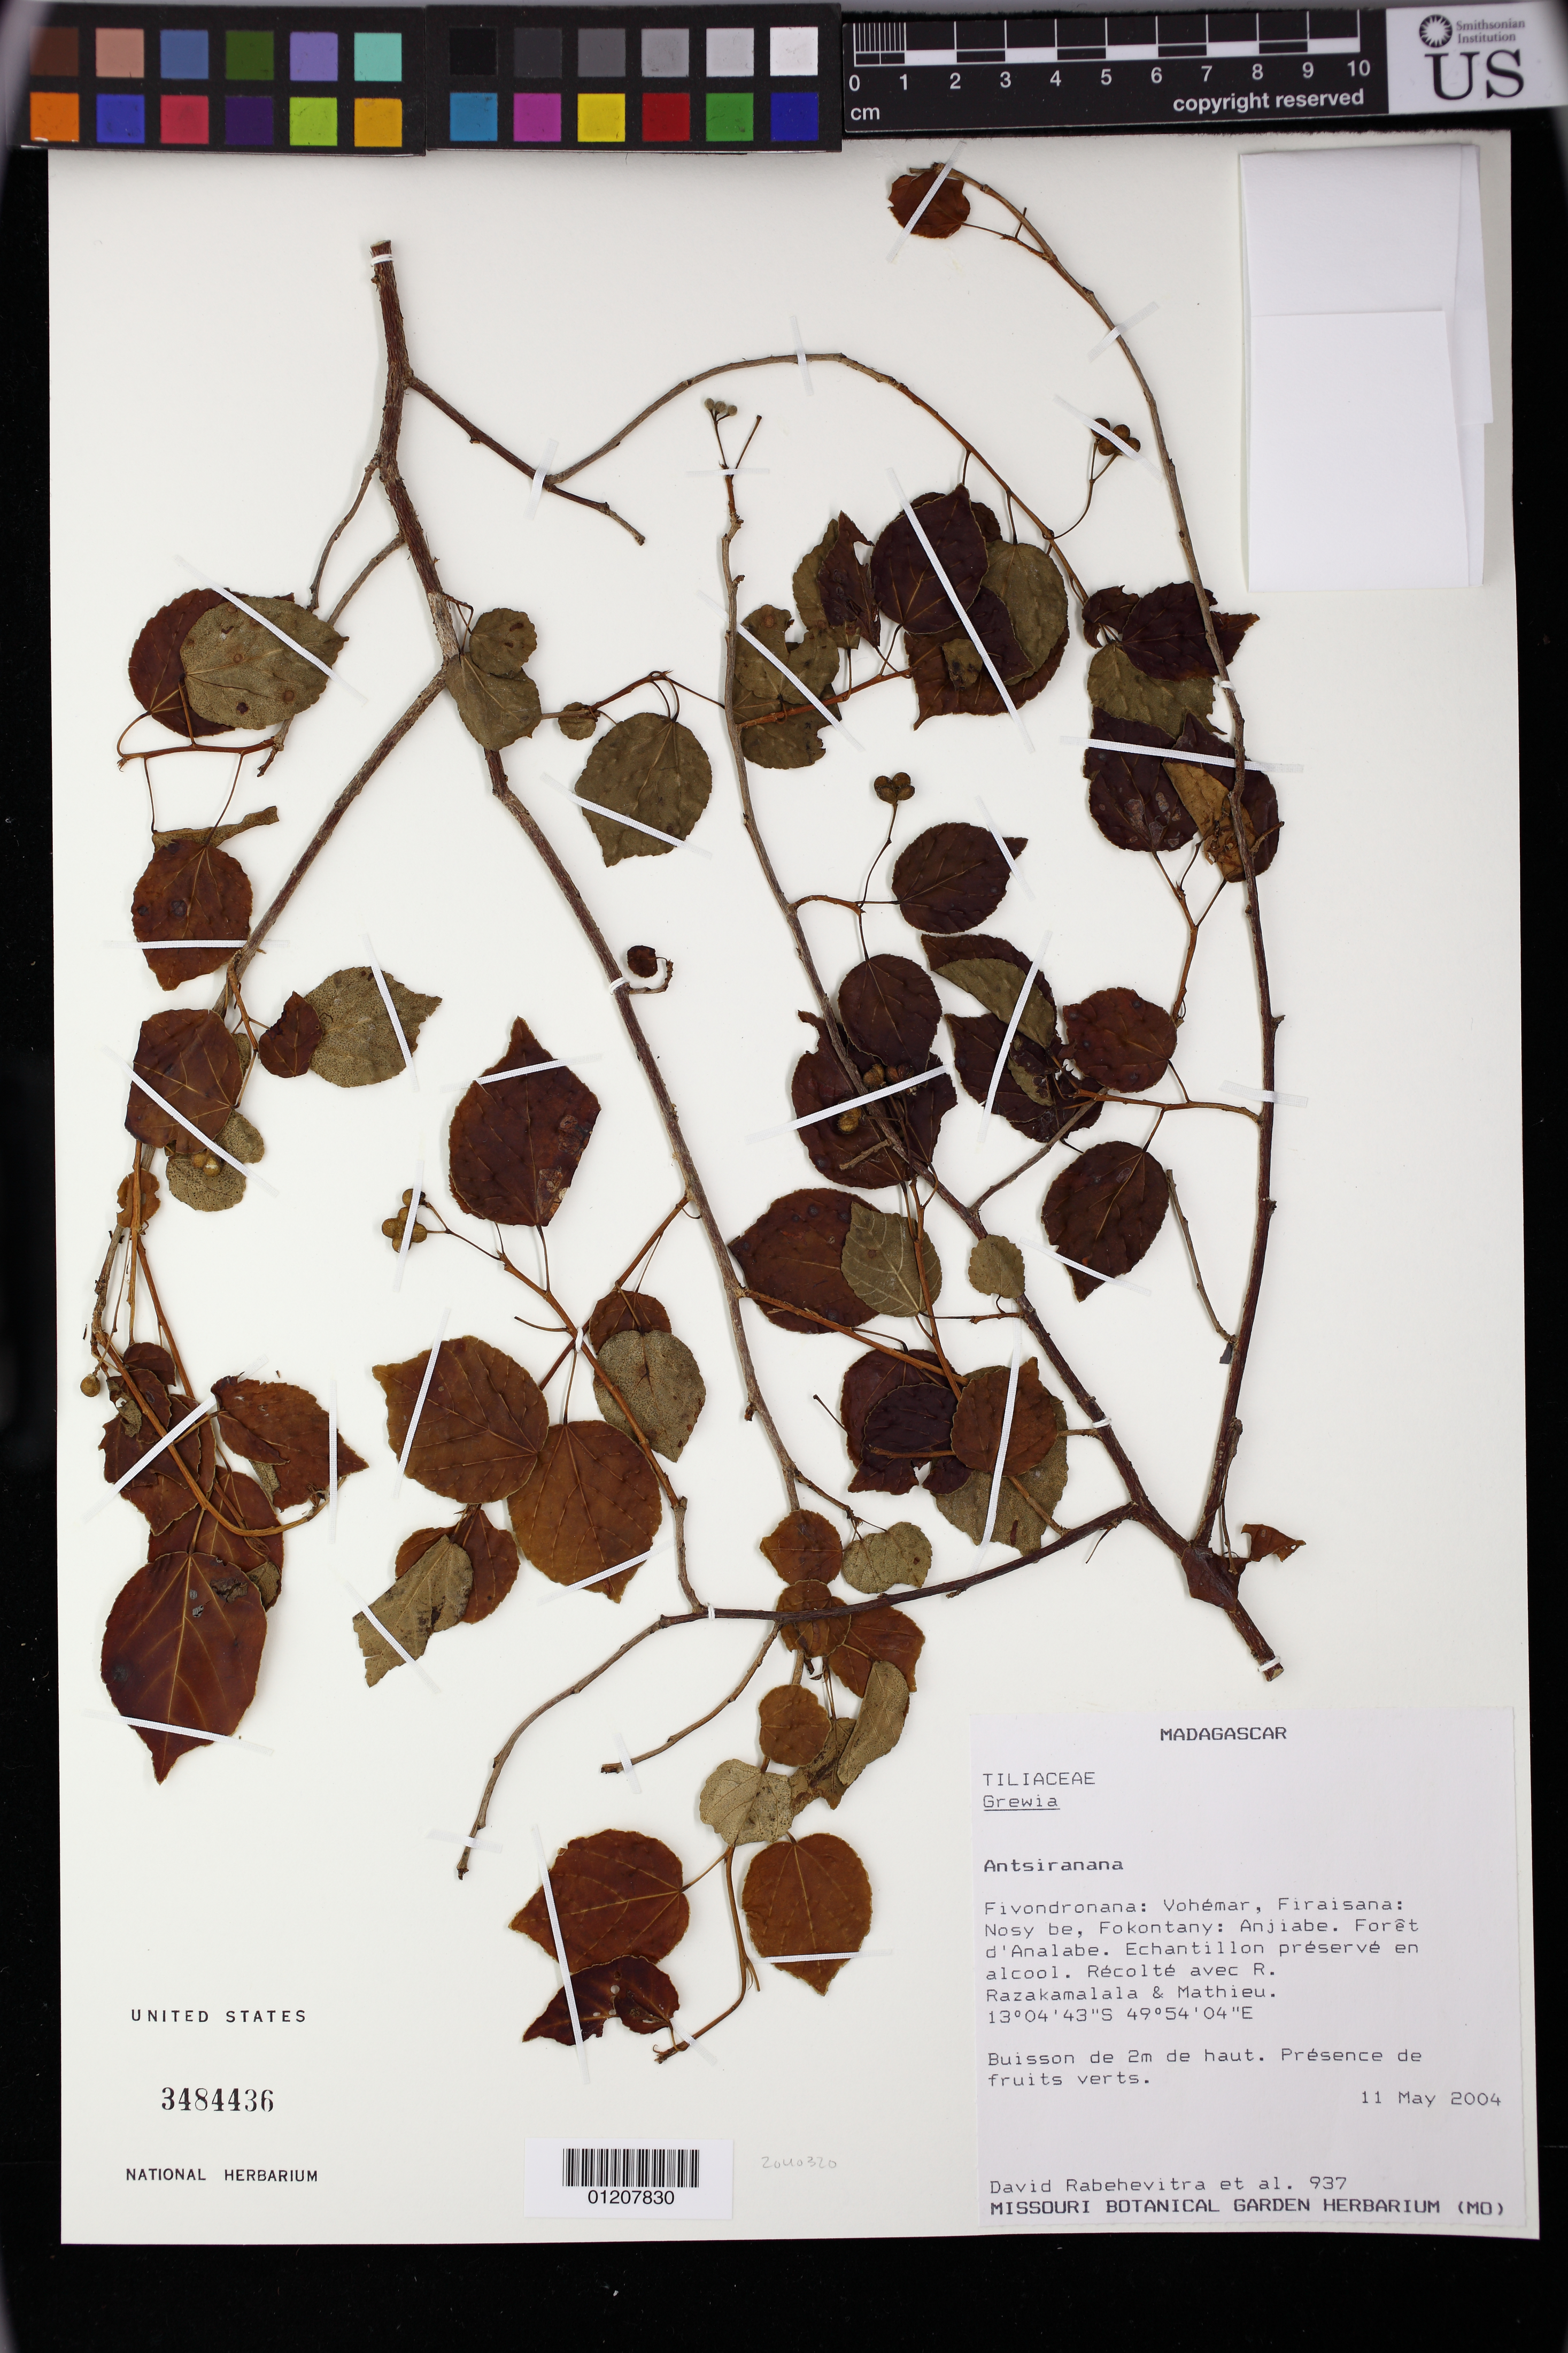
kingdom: Plantae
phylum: Tracheophyta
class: Magnoliopsida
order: Malvales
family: Malvaceae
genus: Grewia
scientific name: Grewia calvata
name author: Baker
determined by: Jourdain-Fievet, L.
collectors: D. Rabehevitra, R. Razakamalala & G. Mathieu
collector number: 937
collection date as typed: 05 Nov 2004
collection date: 2004-11-05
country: Madagascar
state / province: Sava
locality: Antsiranana. Fivondronana: Vohémar, Firaisana: Nosy be, Fokontany: Anjiabe. Forêt d'Analabe.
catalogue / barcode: US 3484436